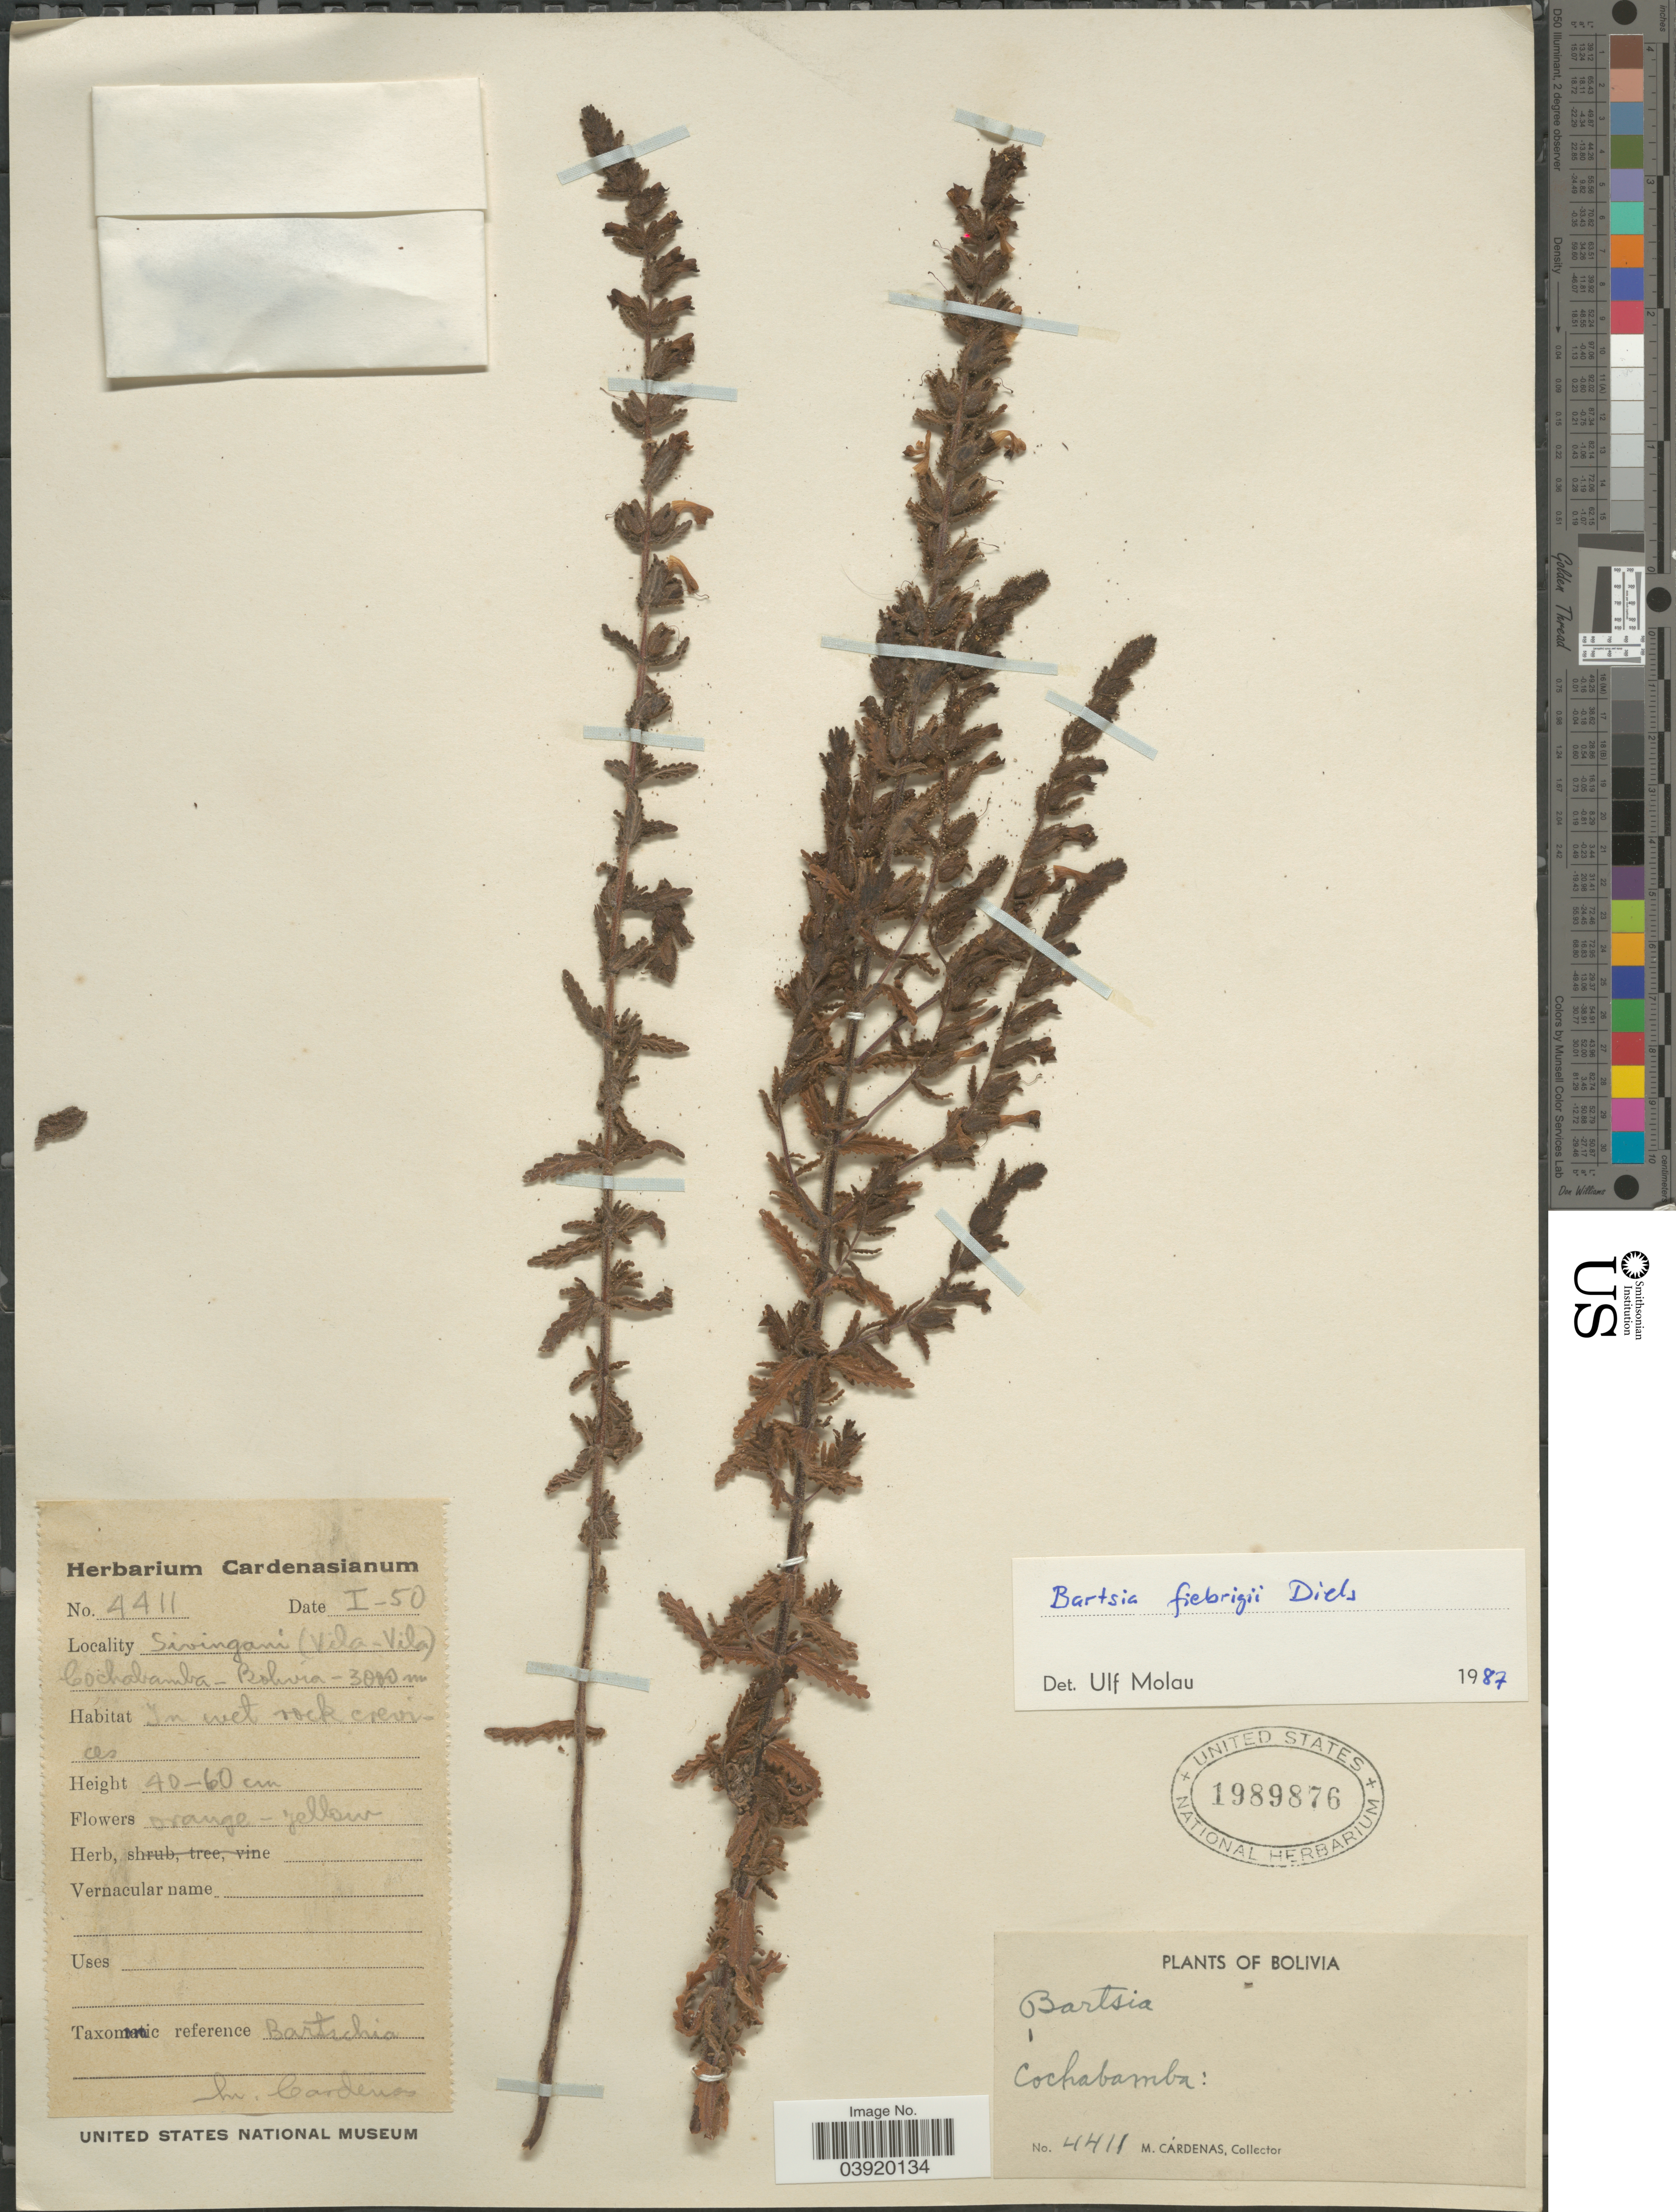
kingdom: Plantae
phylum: Tracheophyta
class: Magnoliopsida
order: Lamiales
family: Orobanchaceae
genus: Bartsia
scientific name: Bartsia fiebrigii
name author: Diels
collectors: M. Cárdenas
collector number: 4411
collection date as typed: Transcribed d/m/y: /1/50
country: Bolivia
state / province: Cochabamba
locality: Sivingani (Vila-Vila).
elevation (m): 3000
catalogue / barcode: US 1989876